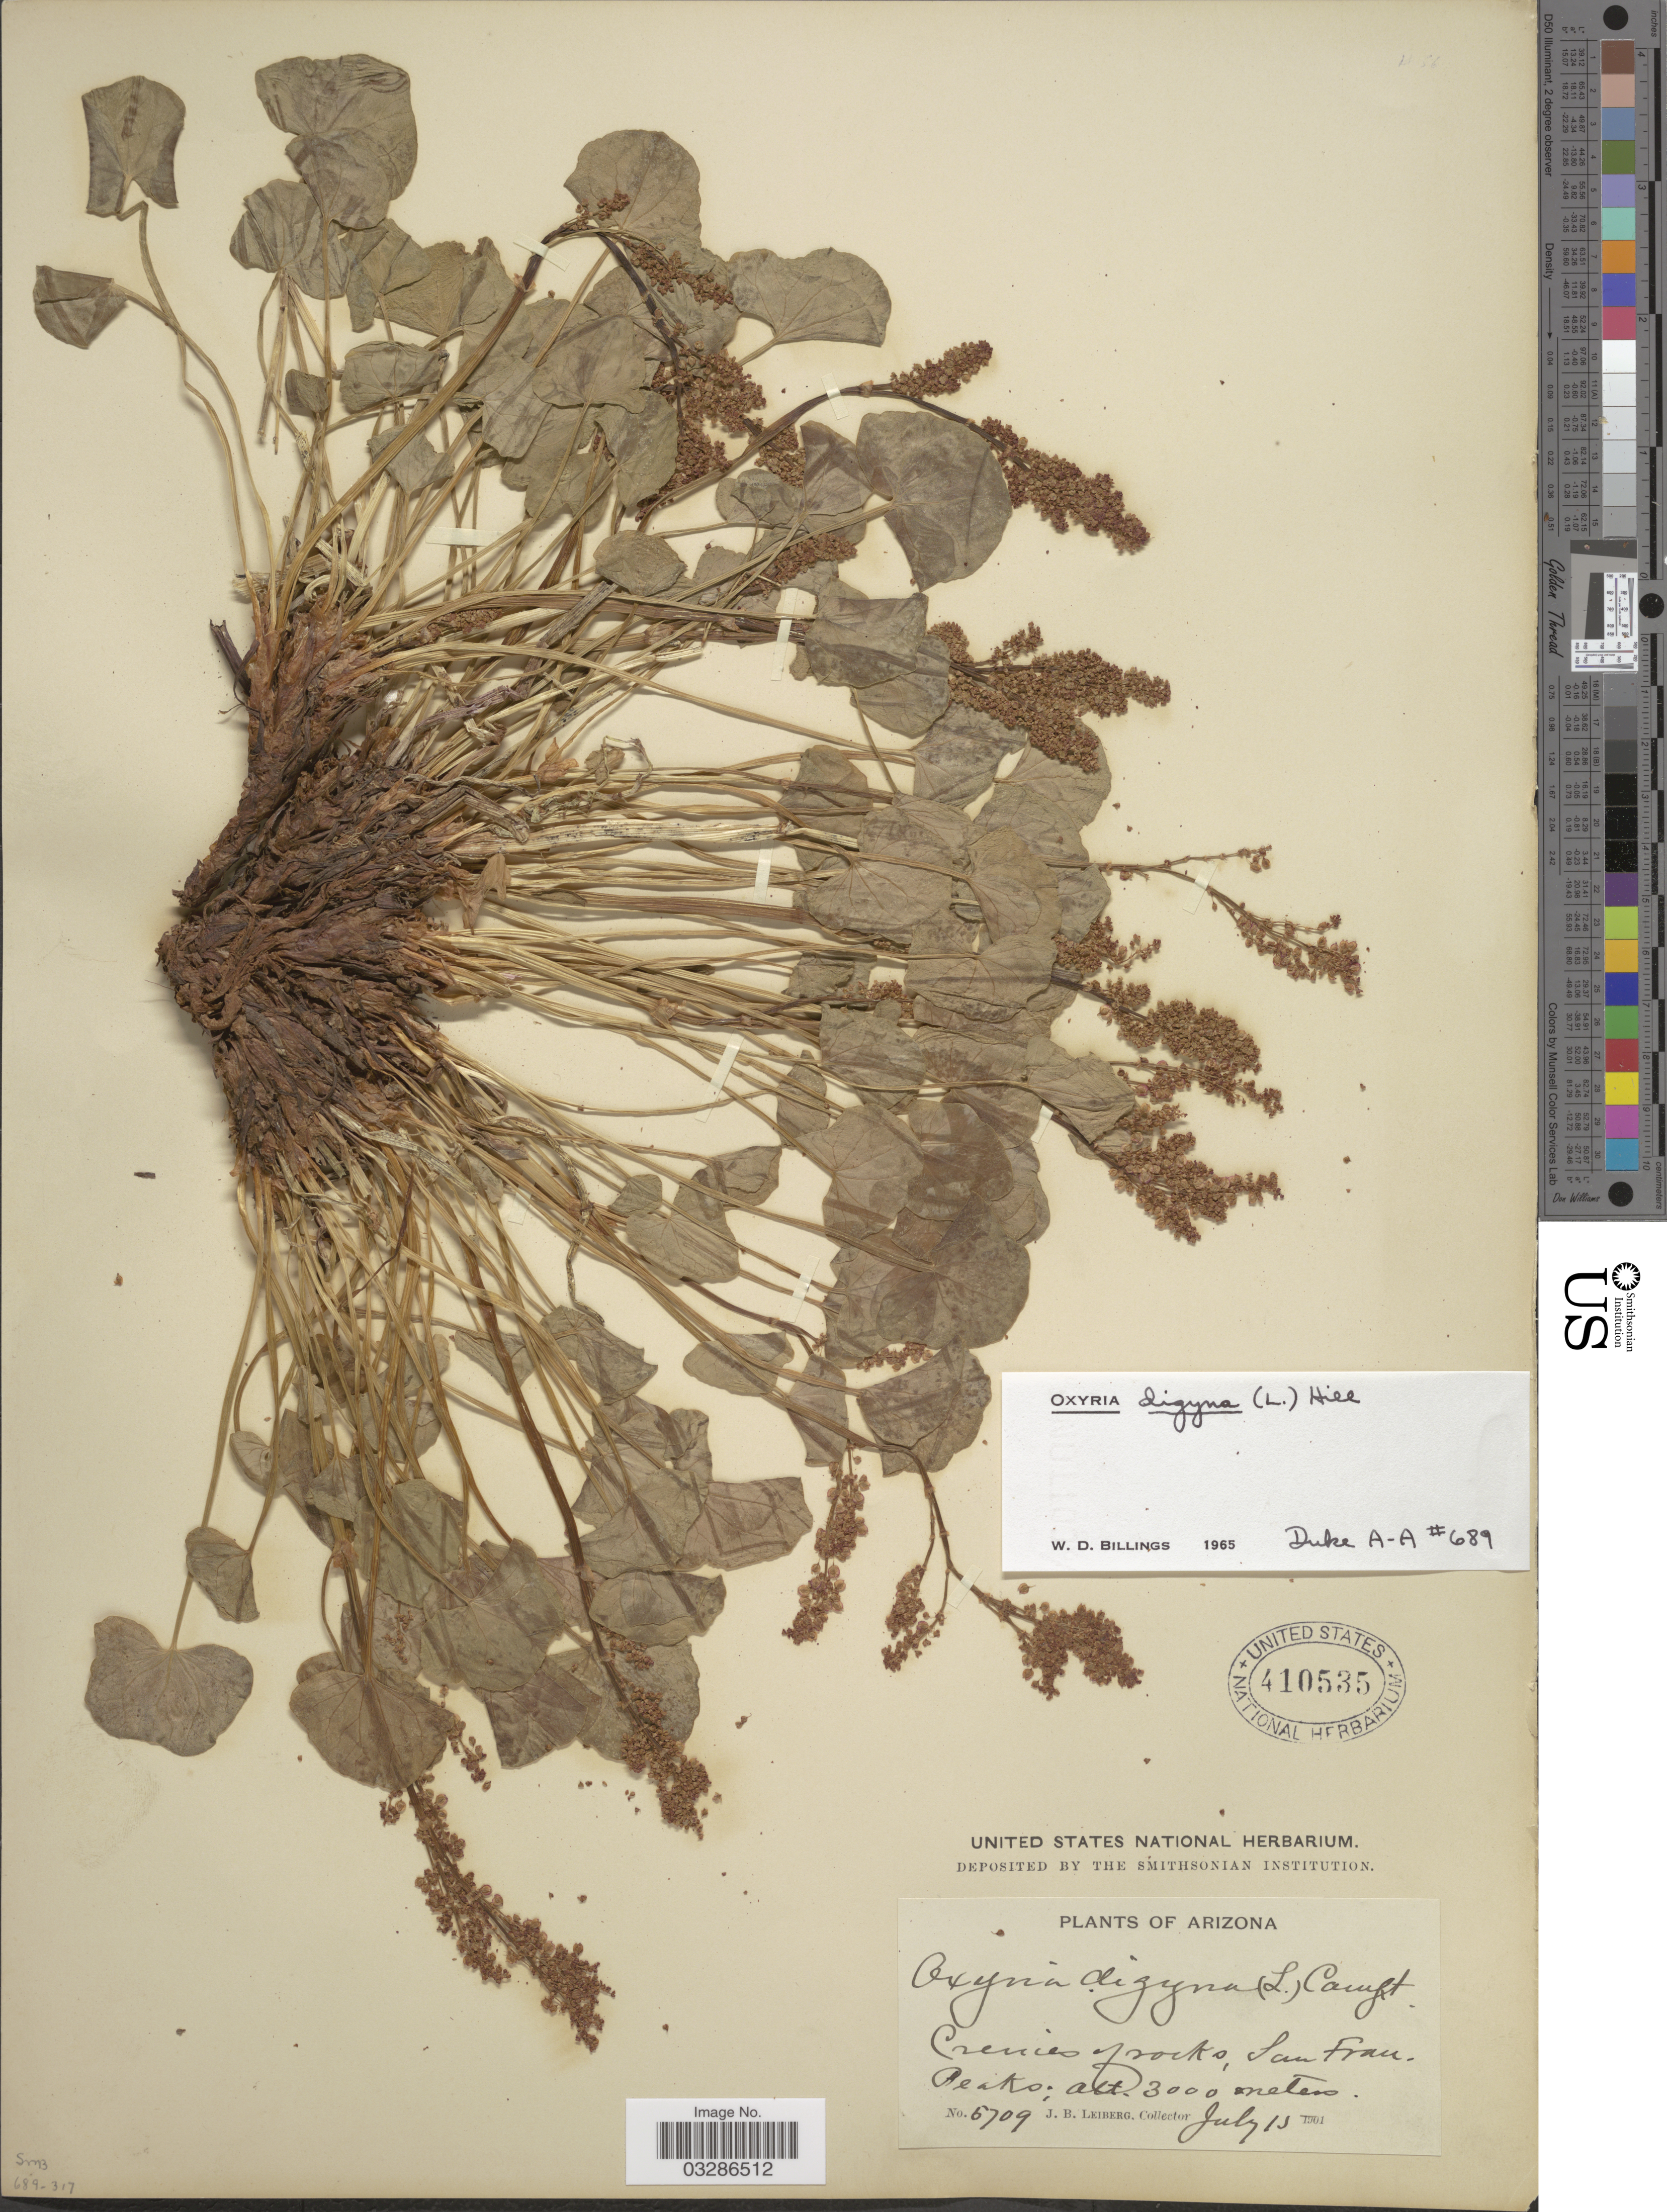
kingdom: Plantae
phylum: Tracheophyta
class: Magnoliopsida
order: Caryophyllales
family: Polygonaceae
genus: Oxyria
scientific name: Oxyria digyna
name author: (L.) Hill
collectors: J. B. Leiberg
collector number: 5709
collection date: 1901-07-15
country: United States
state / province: Arizona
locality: San Fran. Peaks.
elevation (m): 3000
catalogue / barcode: US 410535